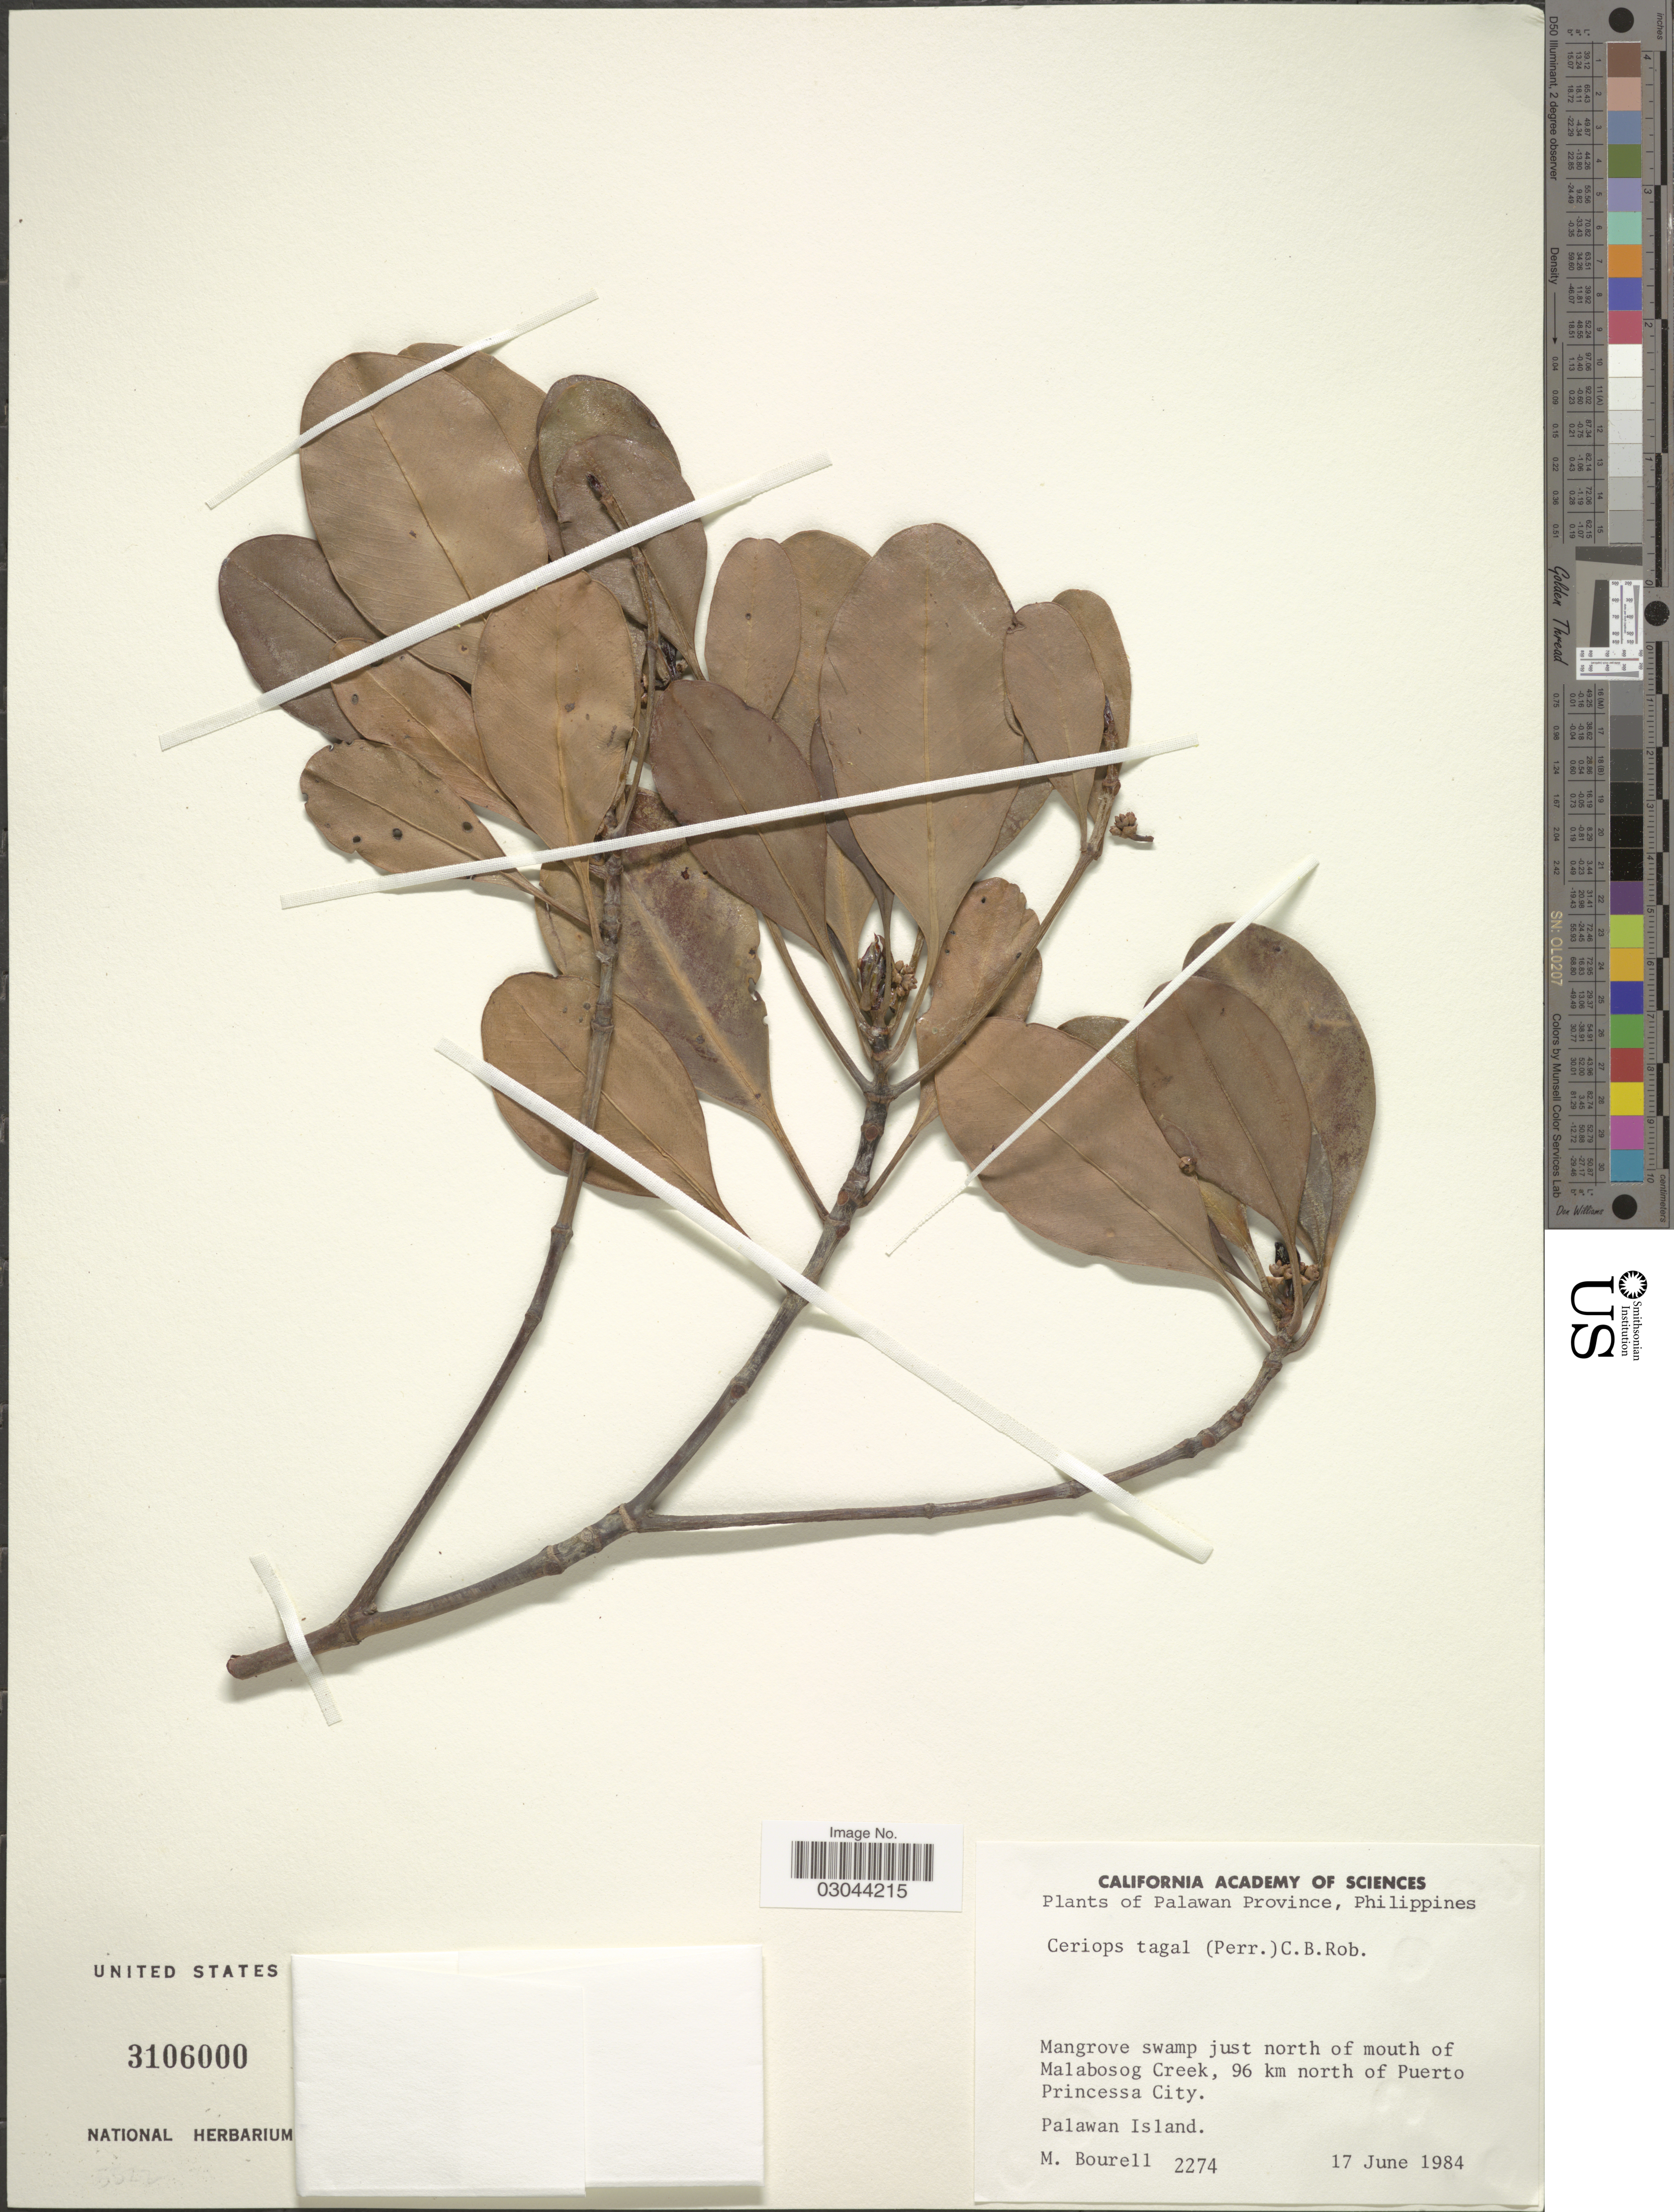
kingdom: Plantae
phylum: Tracheophyta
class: Magnoliopsida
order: Malpighiales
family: Rhizophoraceae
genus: Ceriops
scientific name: Ceriops tagal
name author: (Perr.) C.B. Rob.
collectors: M. Bourell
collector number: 2274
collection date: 1984-06-17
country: Philippines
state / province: Mimaropa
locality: Palawan Province, Philippines. Mangrove swamp just north of mouth of Malabosog Creek, 96 km north of Puerto Princessa City. Palawan Island.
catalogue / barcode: US 3106000